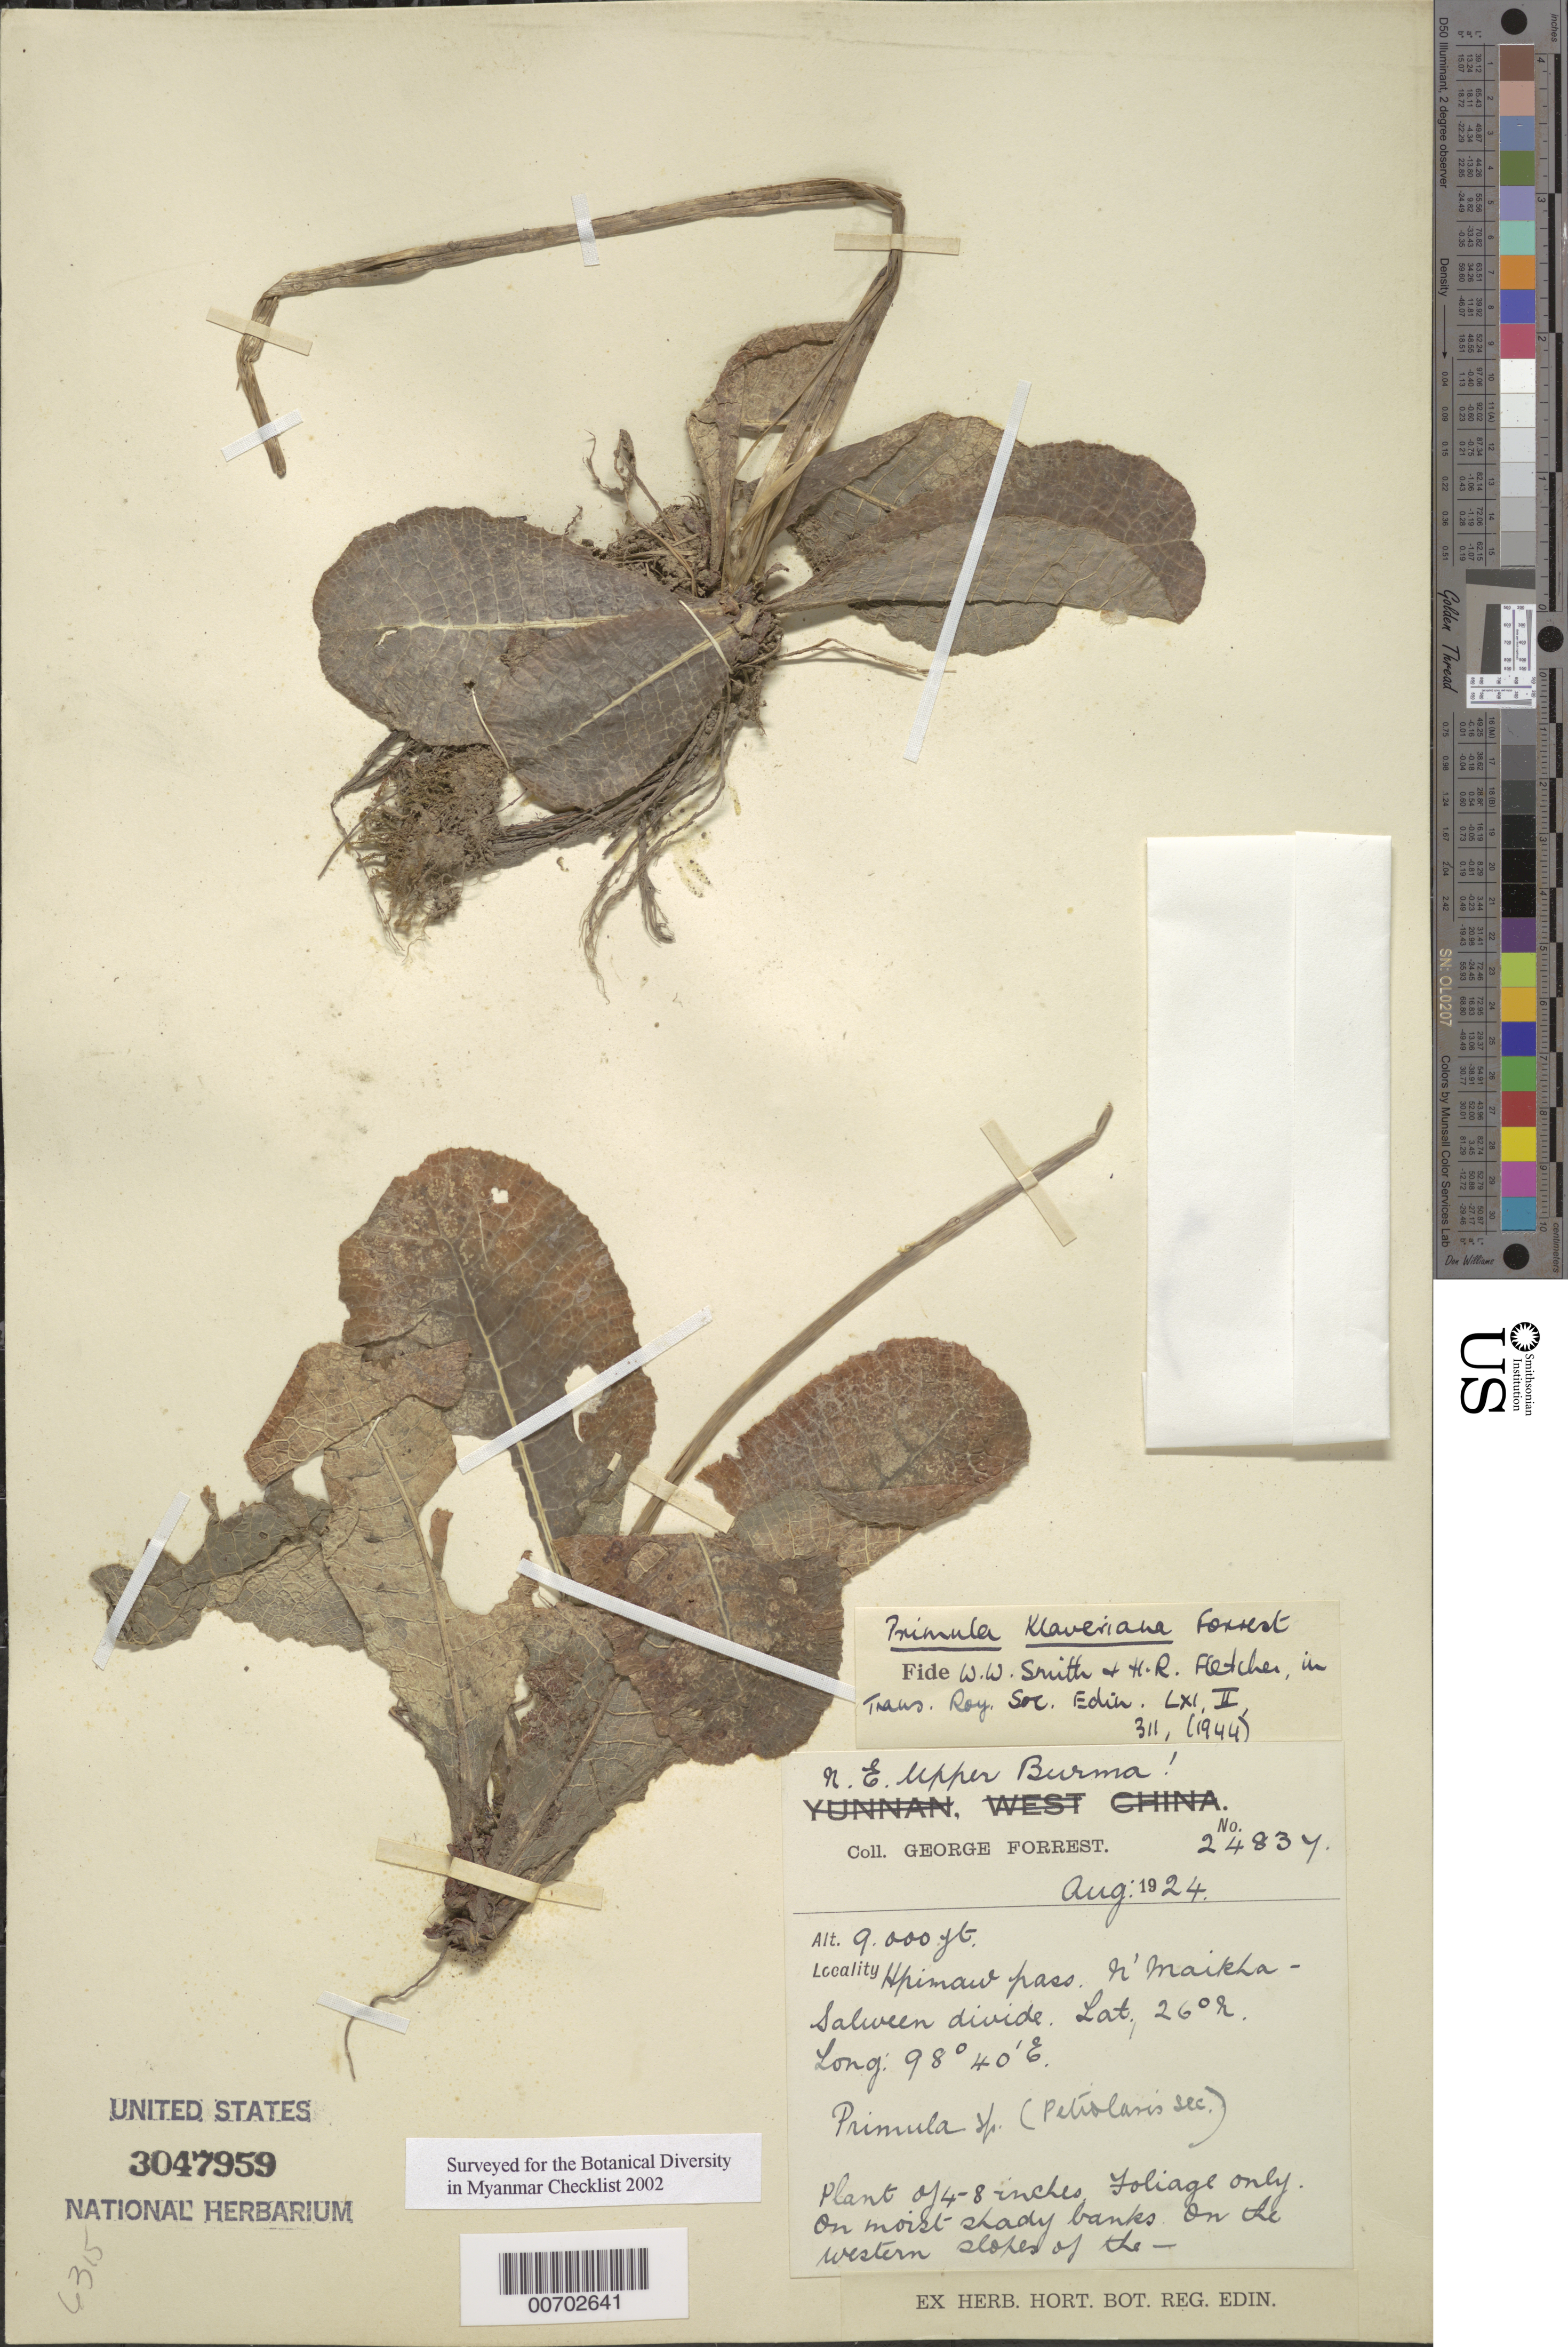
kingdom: Plantae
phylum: Tracheophyta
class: Magnoliopsida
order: Ericales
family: Primulaceae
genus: Primula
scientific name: Primula klaveriana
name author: Forrest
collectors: G. Forrest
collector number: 24837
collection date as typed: Aug 1924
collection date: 1924-08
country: Myanmar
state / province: Kachin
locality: N'Maikha-Salwin Divide, Hpimaw Pass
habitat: Moist shady banks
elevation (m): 2743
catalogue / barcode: US 3047959